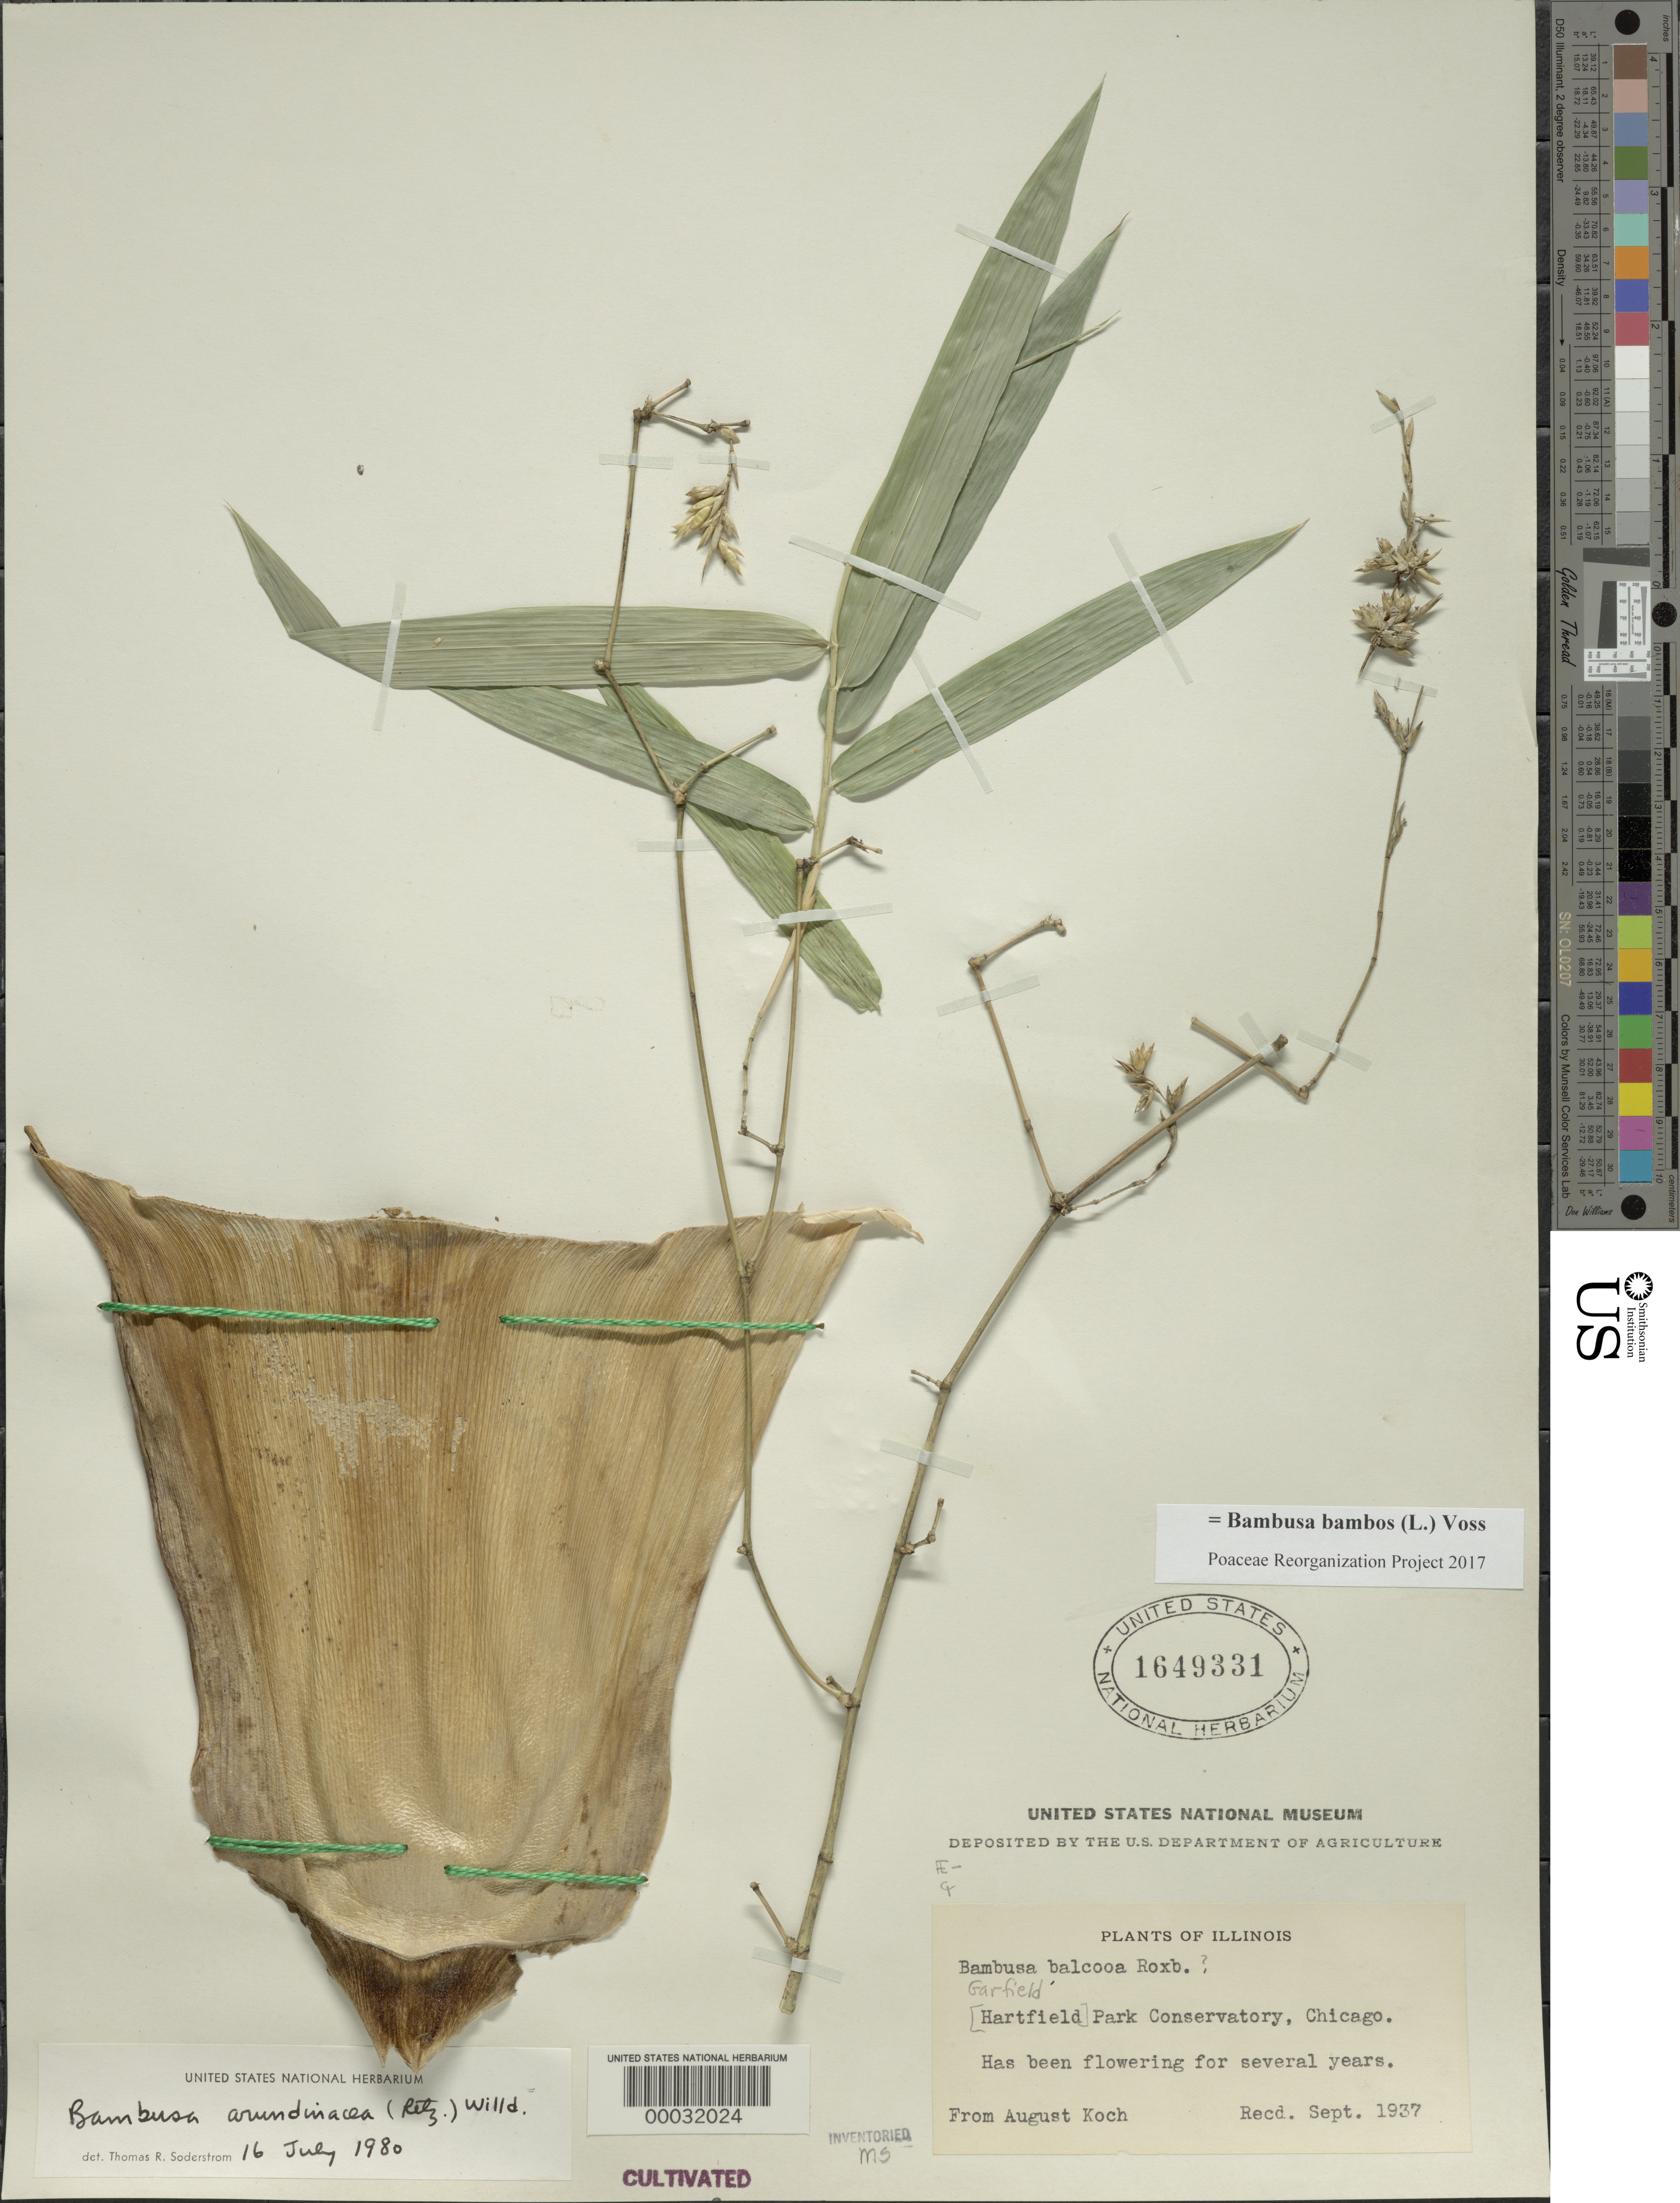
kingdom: Plantae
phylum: Tracheophyta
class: Liliopsida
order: Poales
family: Poaceae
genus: Bambusa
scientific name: Bambusa bambos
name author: (L.) Voss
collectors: A. Koch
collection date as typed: Sep 1937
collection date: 1937-09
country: United States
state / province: Illinois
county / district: Cook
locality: Garfield park conservatory-chicago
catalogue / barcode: US 1649331